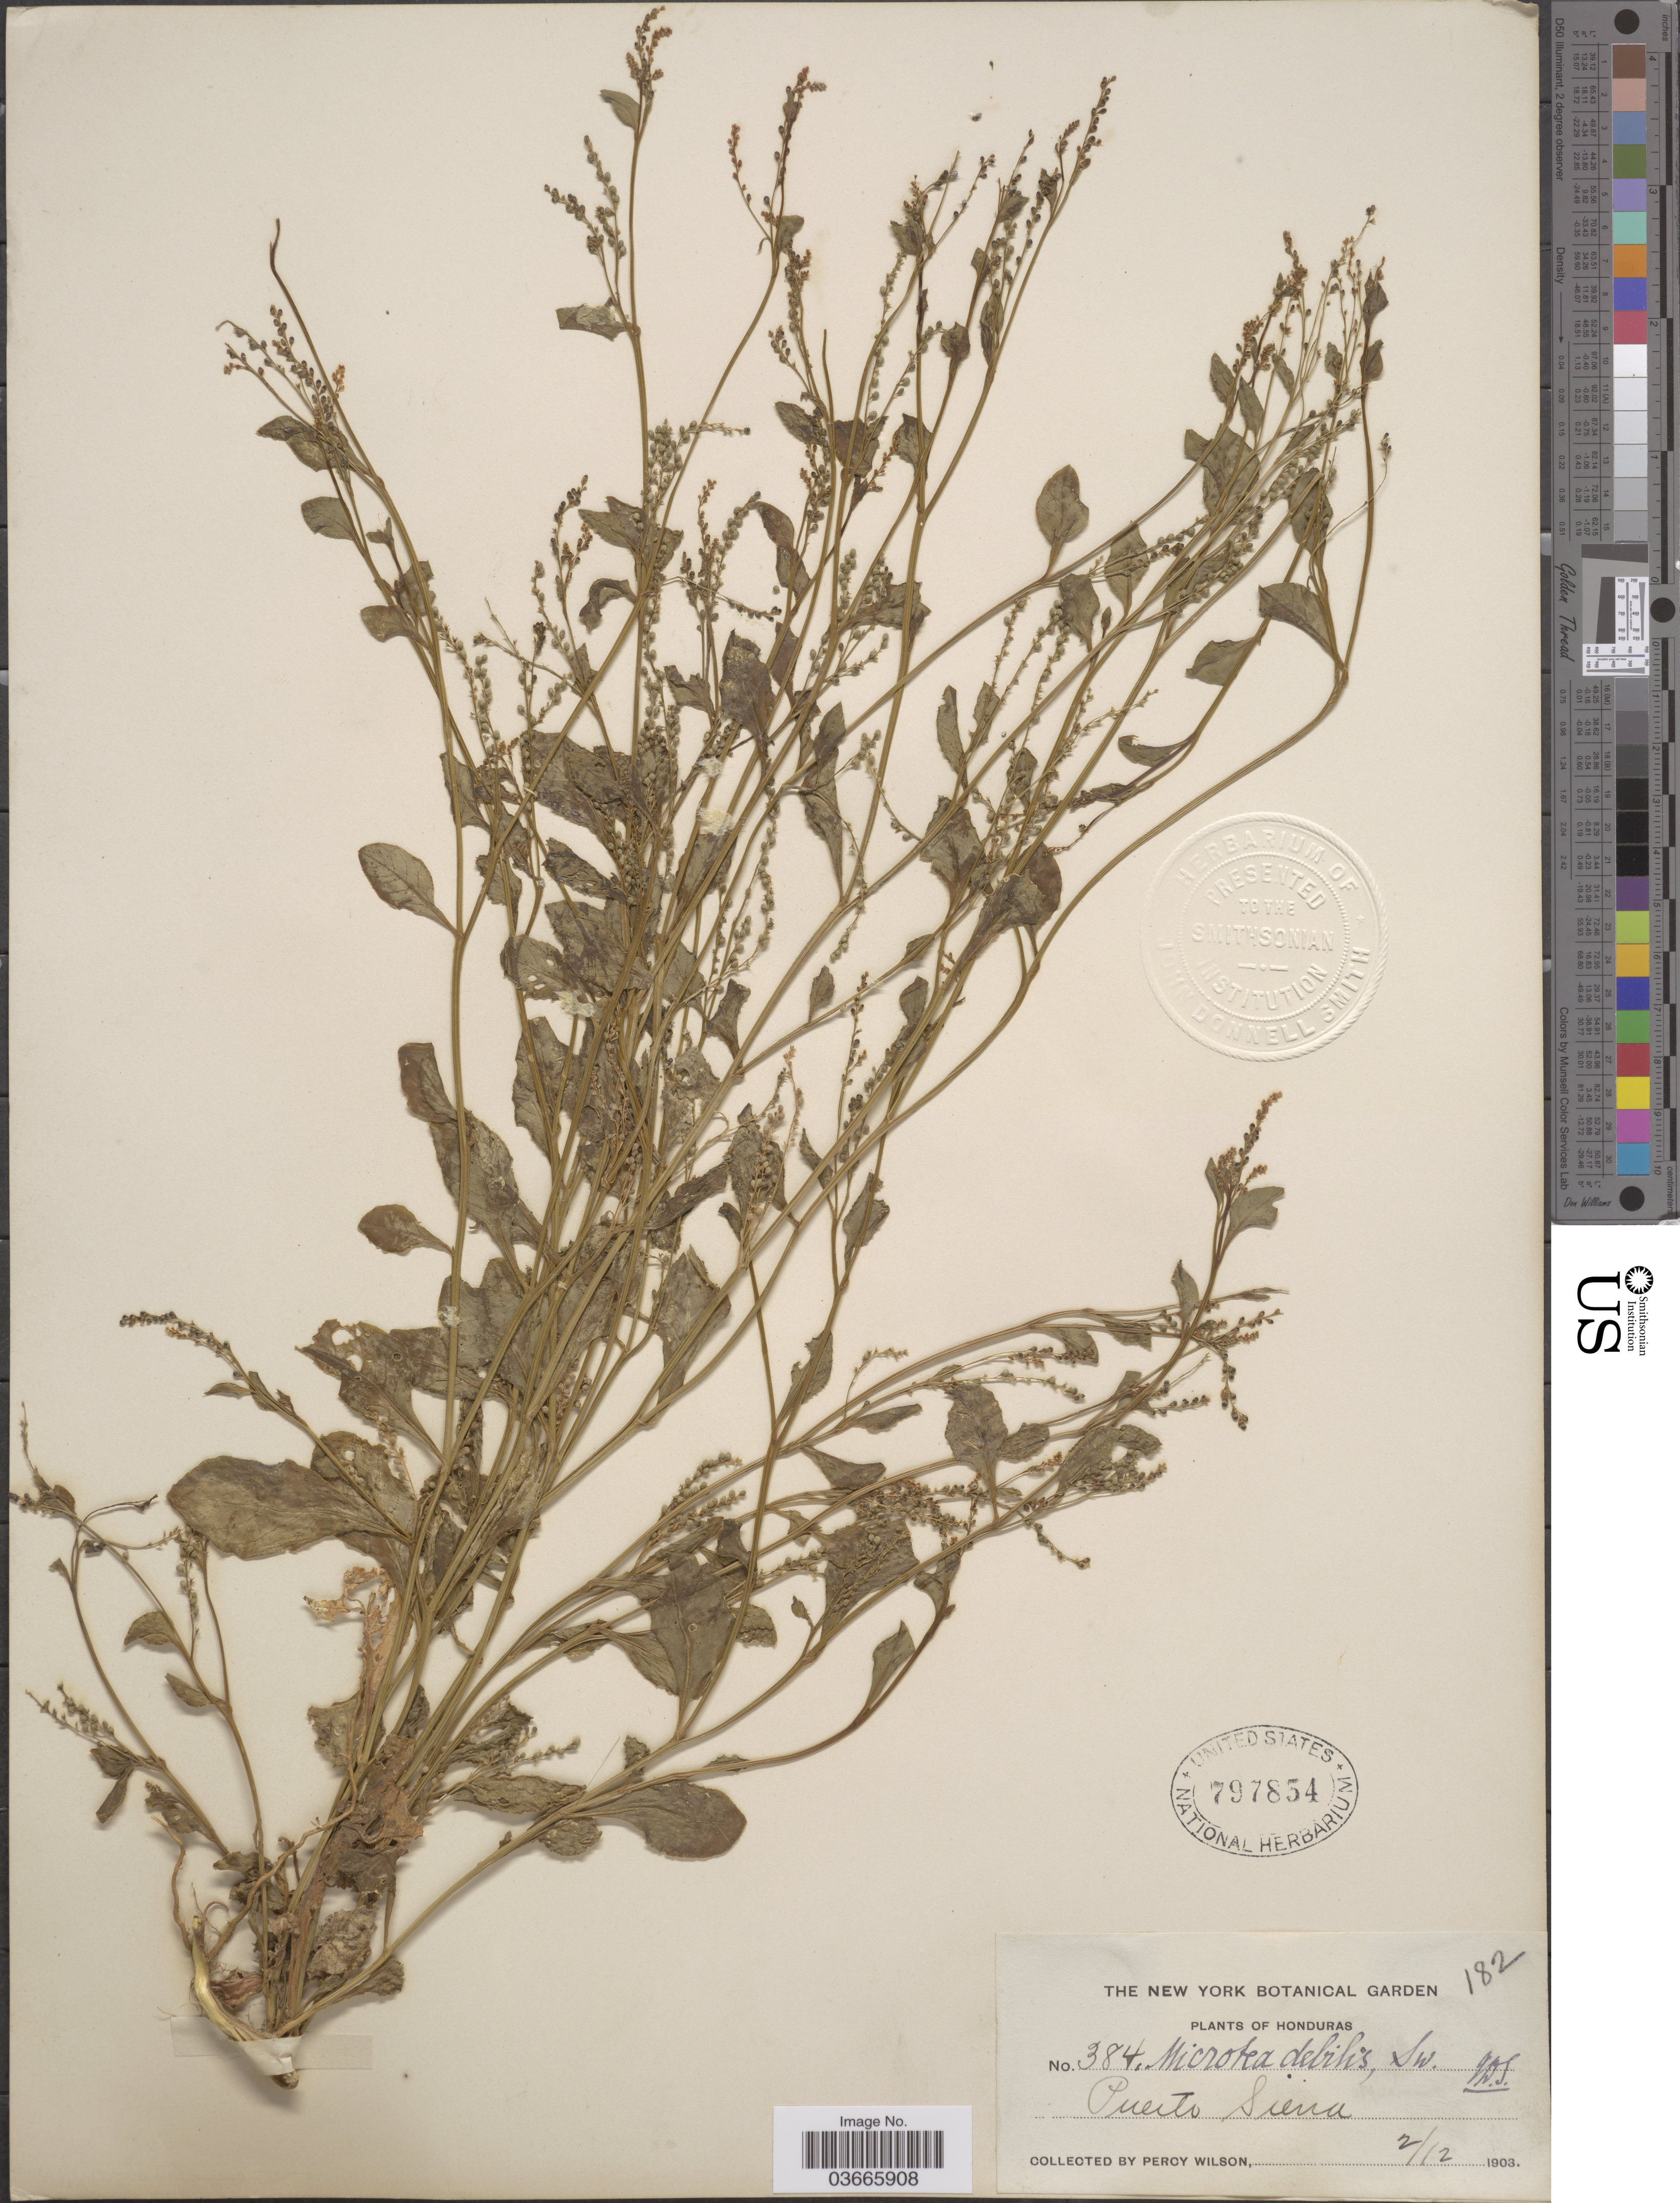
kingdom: Plantae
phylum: Tracheophyta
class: Magnoliopsida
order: Caryophyllales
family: Microteaceae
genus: Microtea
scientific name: Microtea debilis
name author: Sw.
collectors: P. Wilson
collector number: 384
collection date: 1903-12-02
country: Honduras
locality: Puerto Sierra.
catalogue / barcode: US 797854